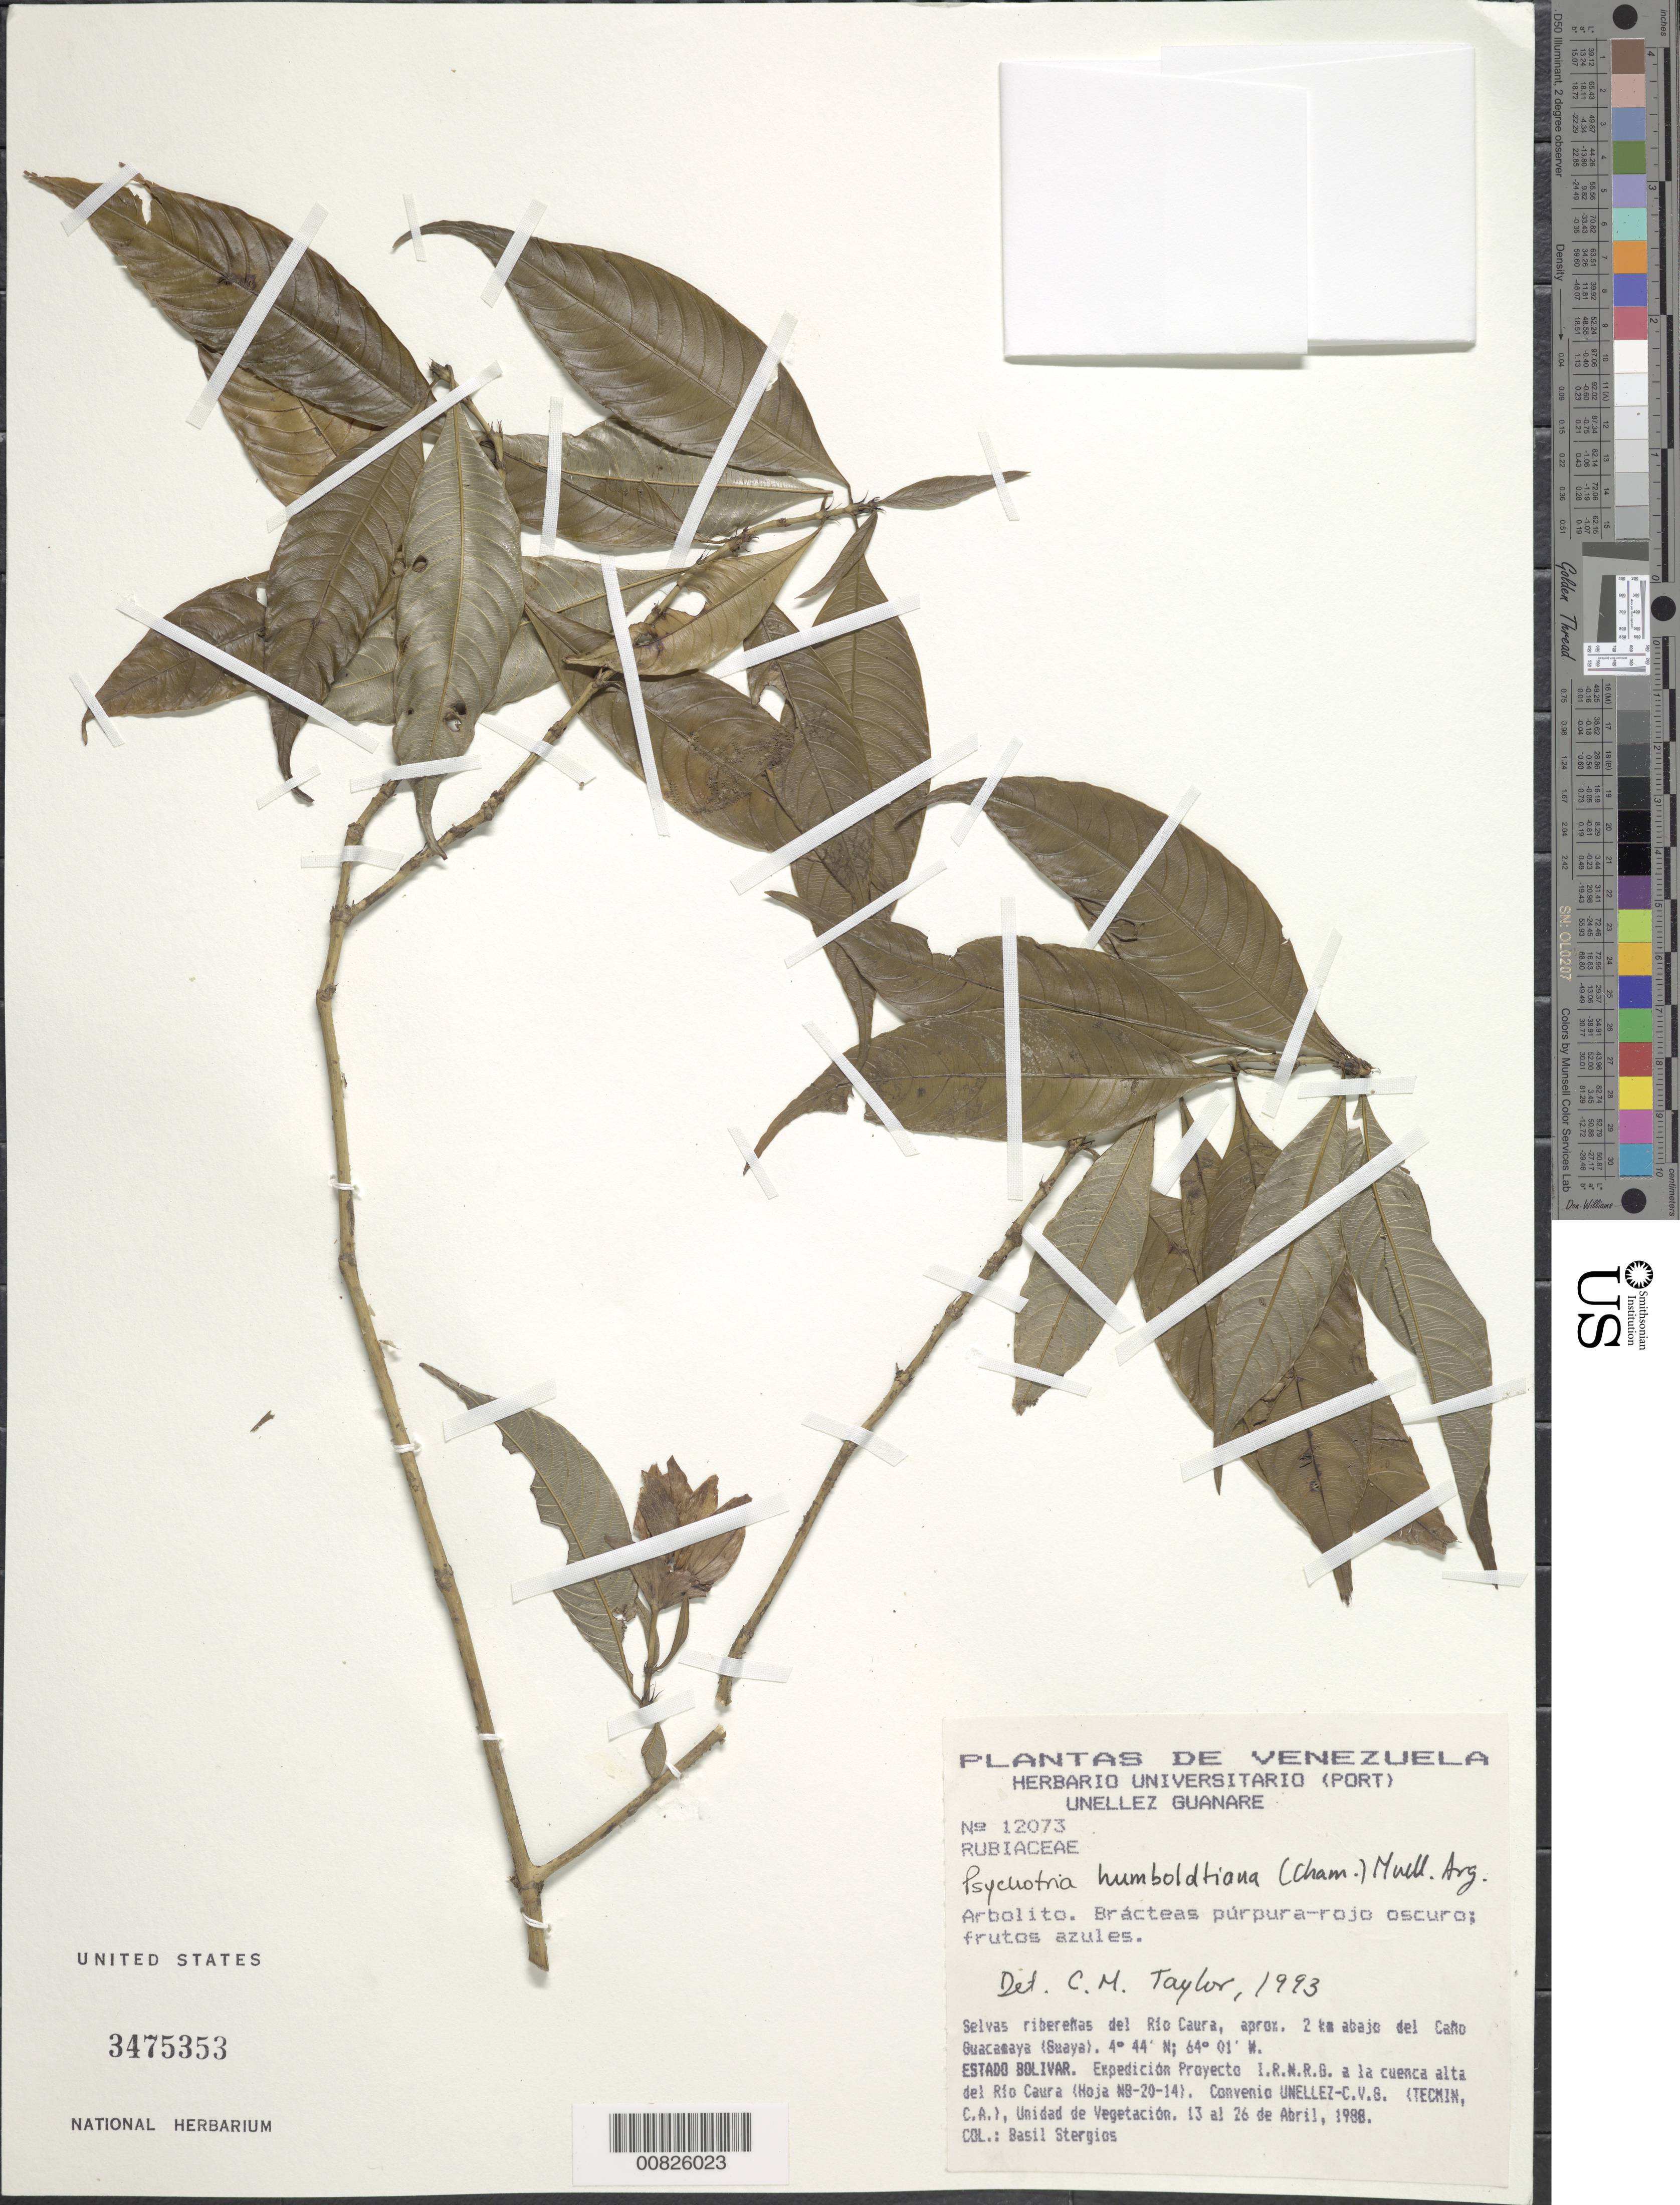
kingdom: Plantae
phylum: Tracheophyta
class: Magnoliopsida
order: Gentianales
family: Rubiaceae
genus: Psychotria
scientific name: Psychotria humboldtiana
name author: (Cham.) Müll. Arg.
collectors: B. G. Stergios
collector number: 12073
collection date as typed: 13-Apr-88 to 26-Apr-88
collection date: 1988-04-13/1988-04-26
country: Venezuela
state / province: Bolívar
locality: Río Caura, 2 km del Caño Guacamaya (Guaya)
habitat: Selvas riberenas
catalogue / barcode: US 3475353